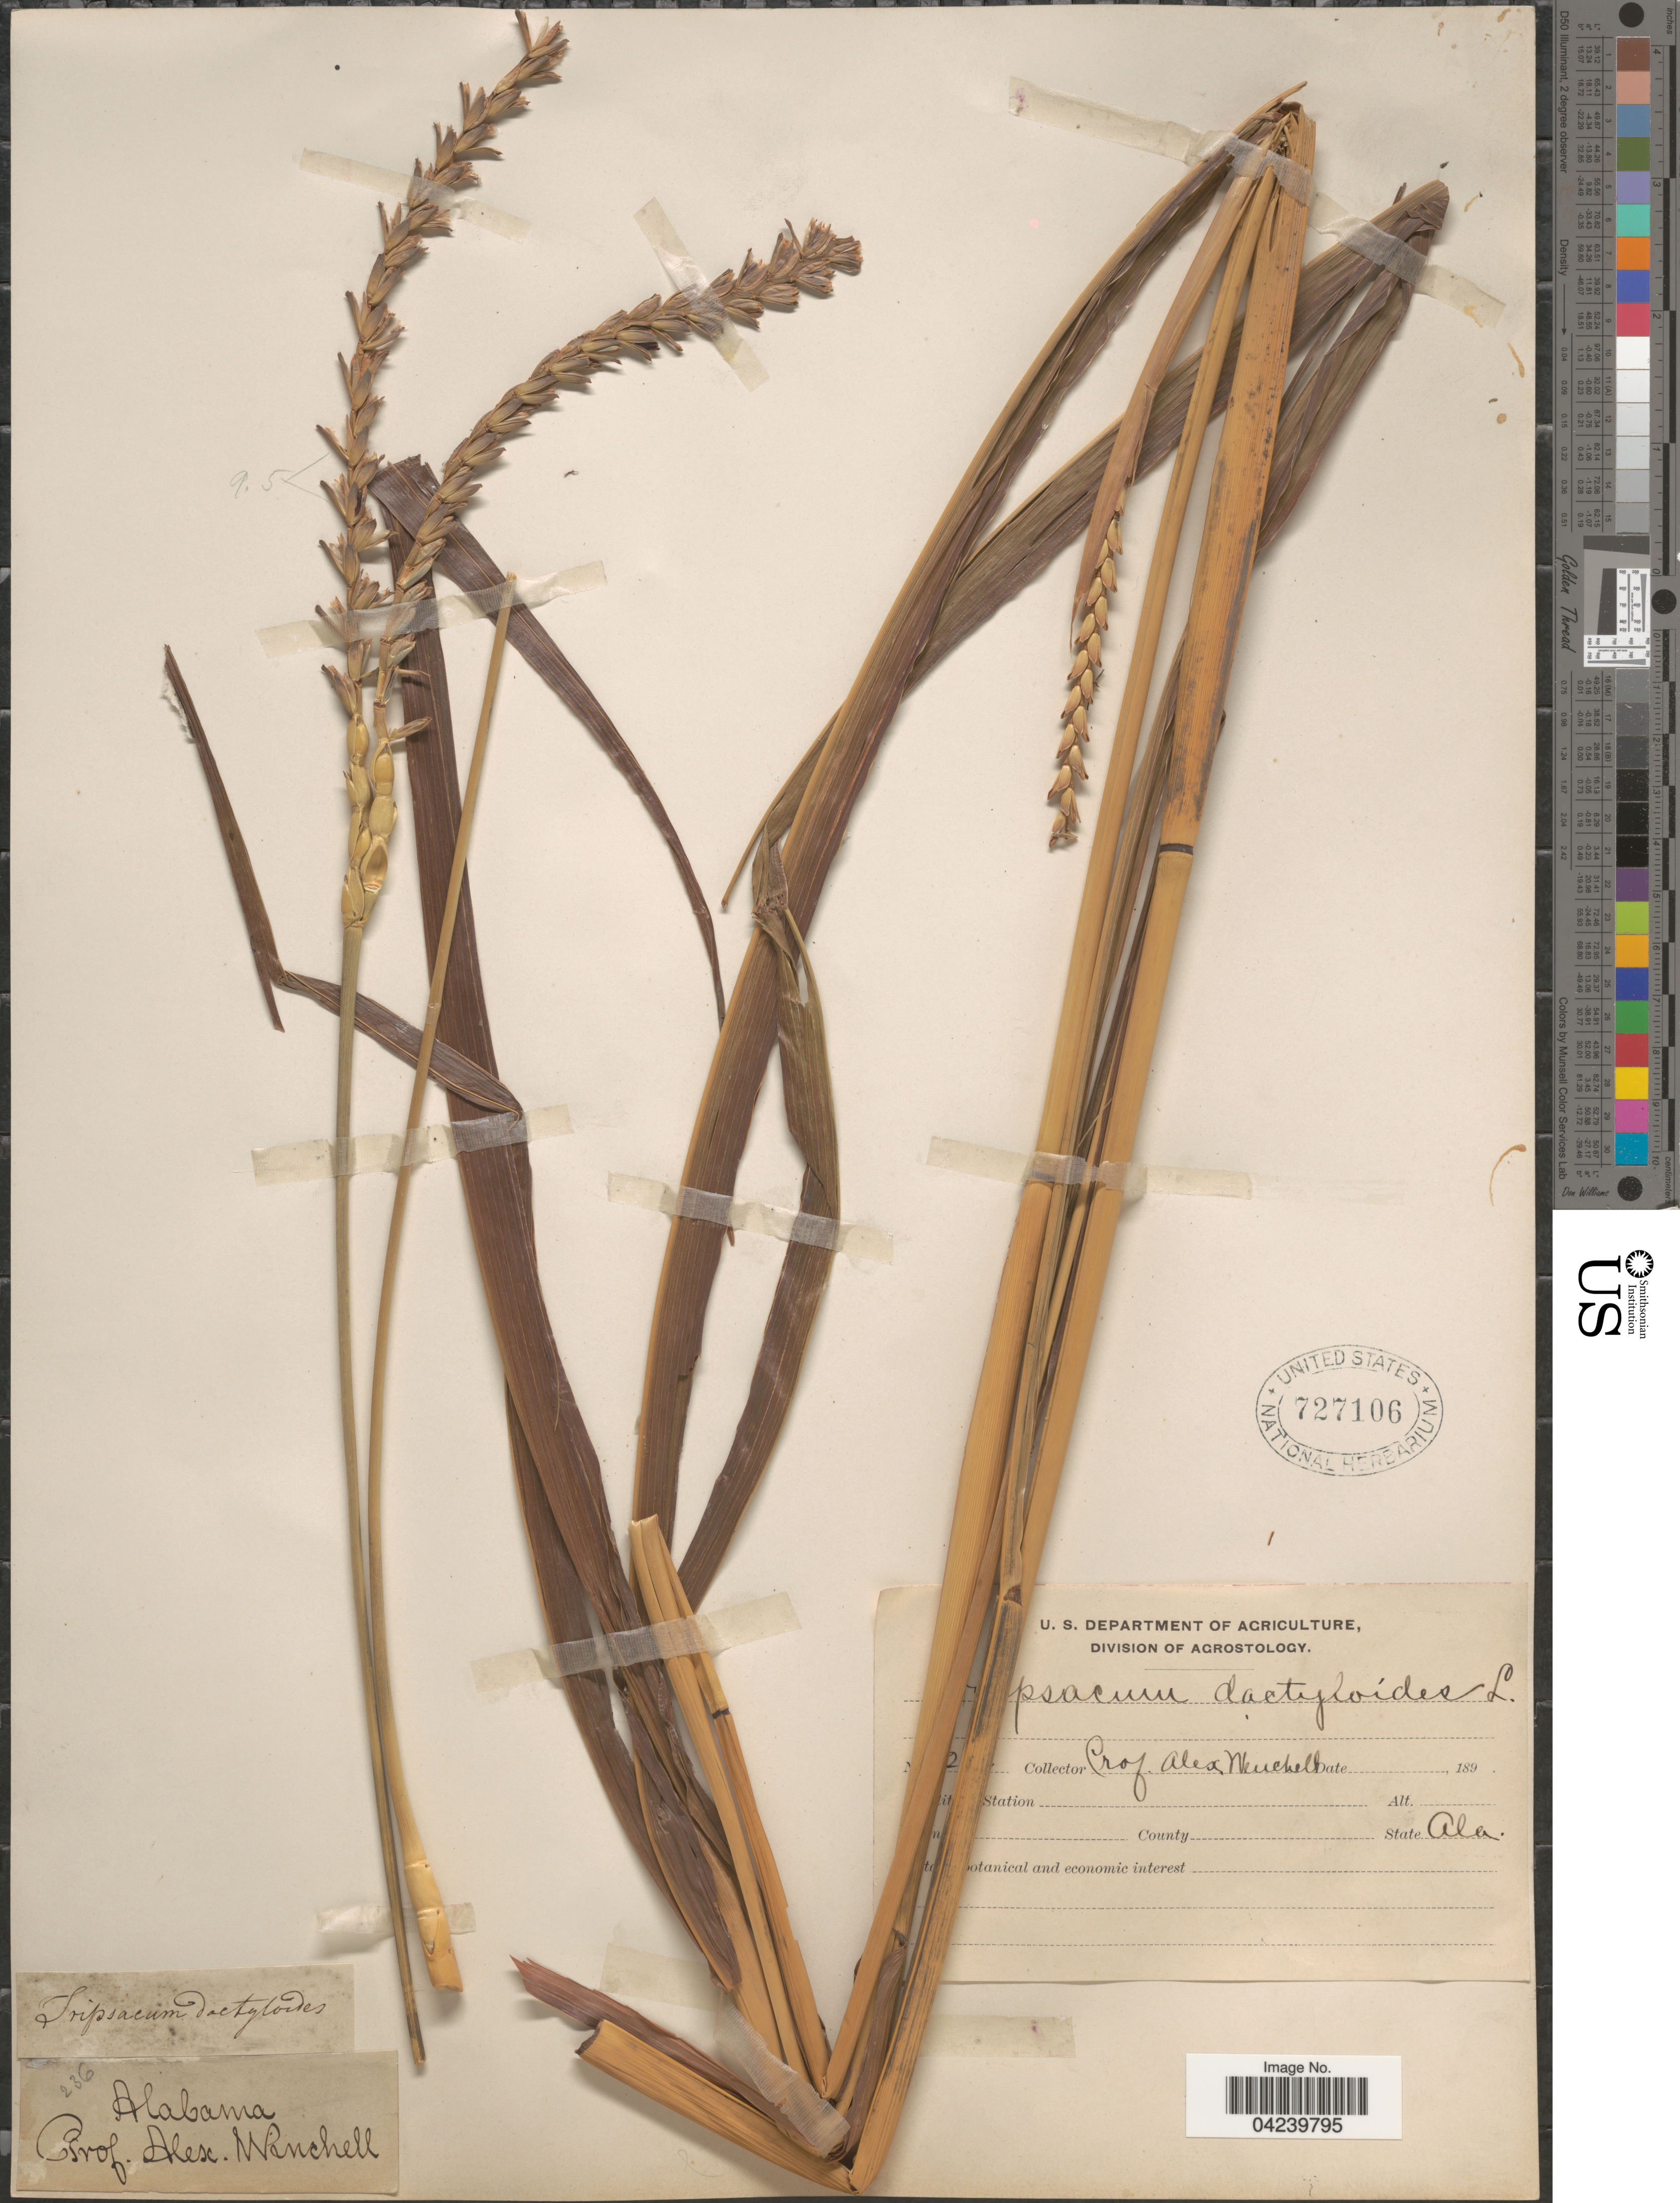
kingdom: Plantae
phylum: Tracheophyta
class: Liliopsida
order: Poales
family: Poaceae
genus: Tripsacum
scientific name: Tripsacum dactyloides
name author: (L.) L.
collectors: A. Wenchell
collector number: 236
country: United States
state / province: Alabama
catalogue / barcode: US 727106